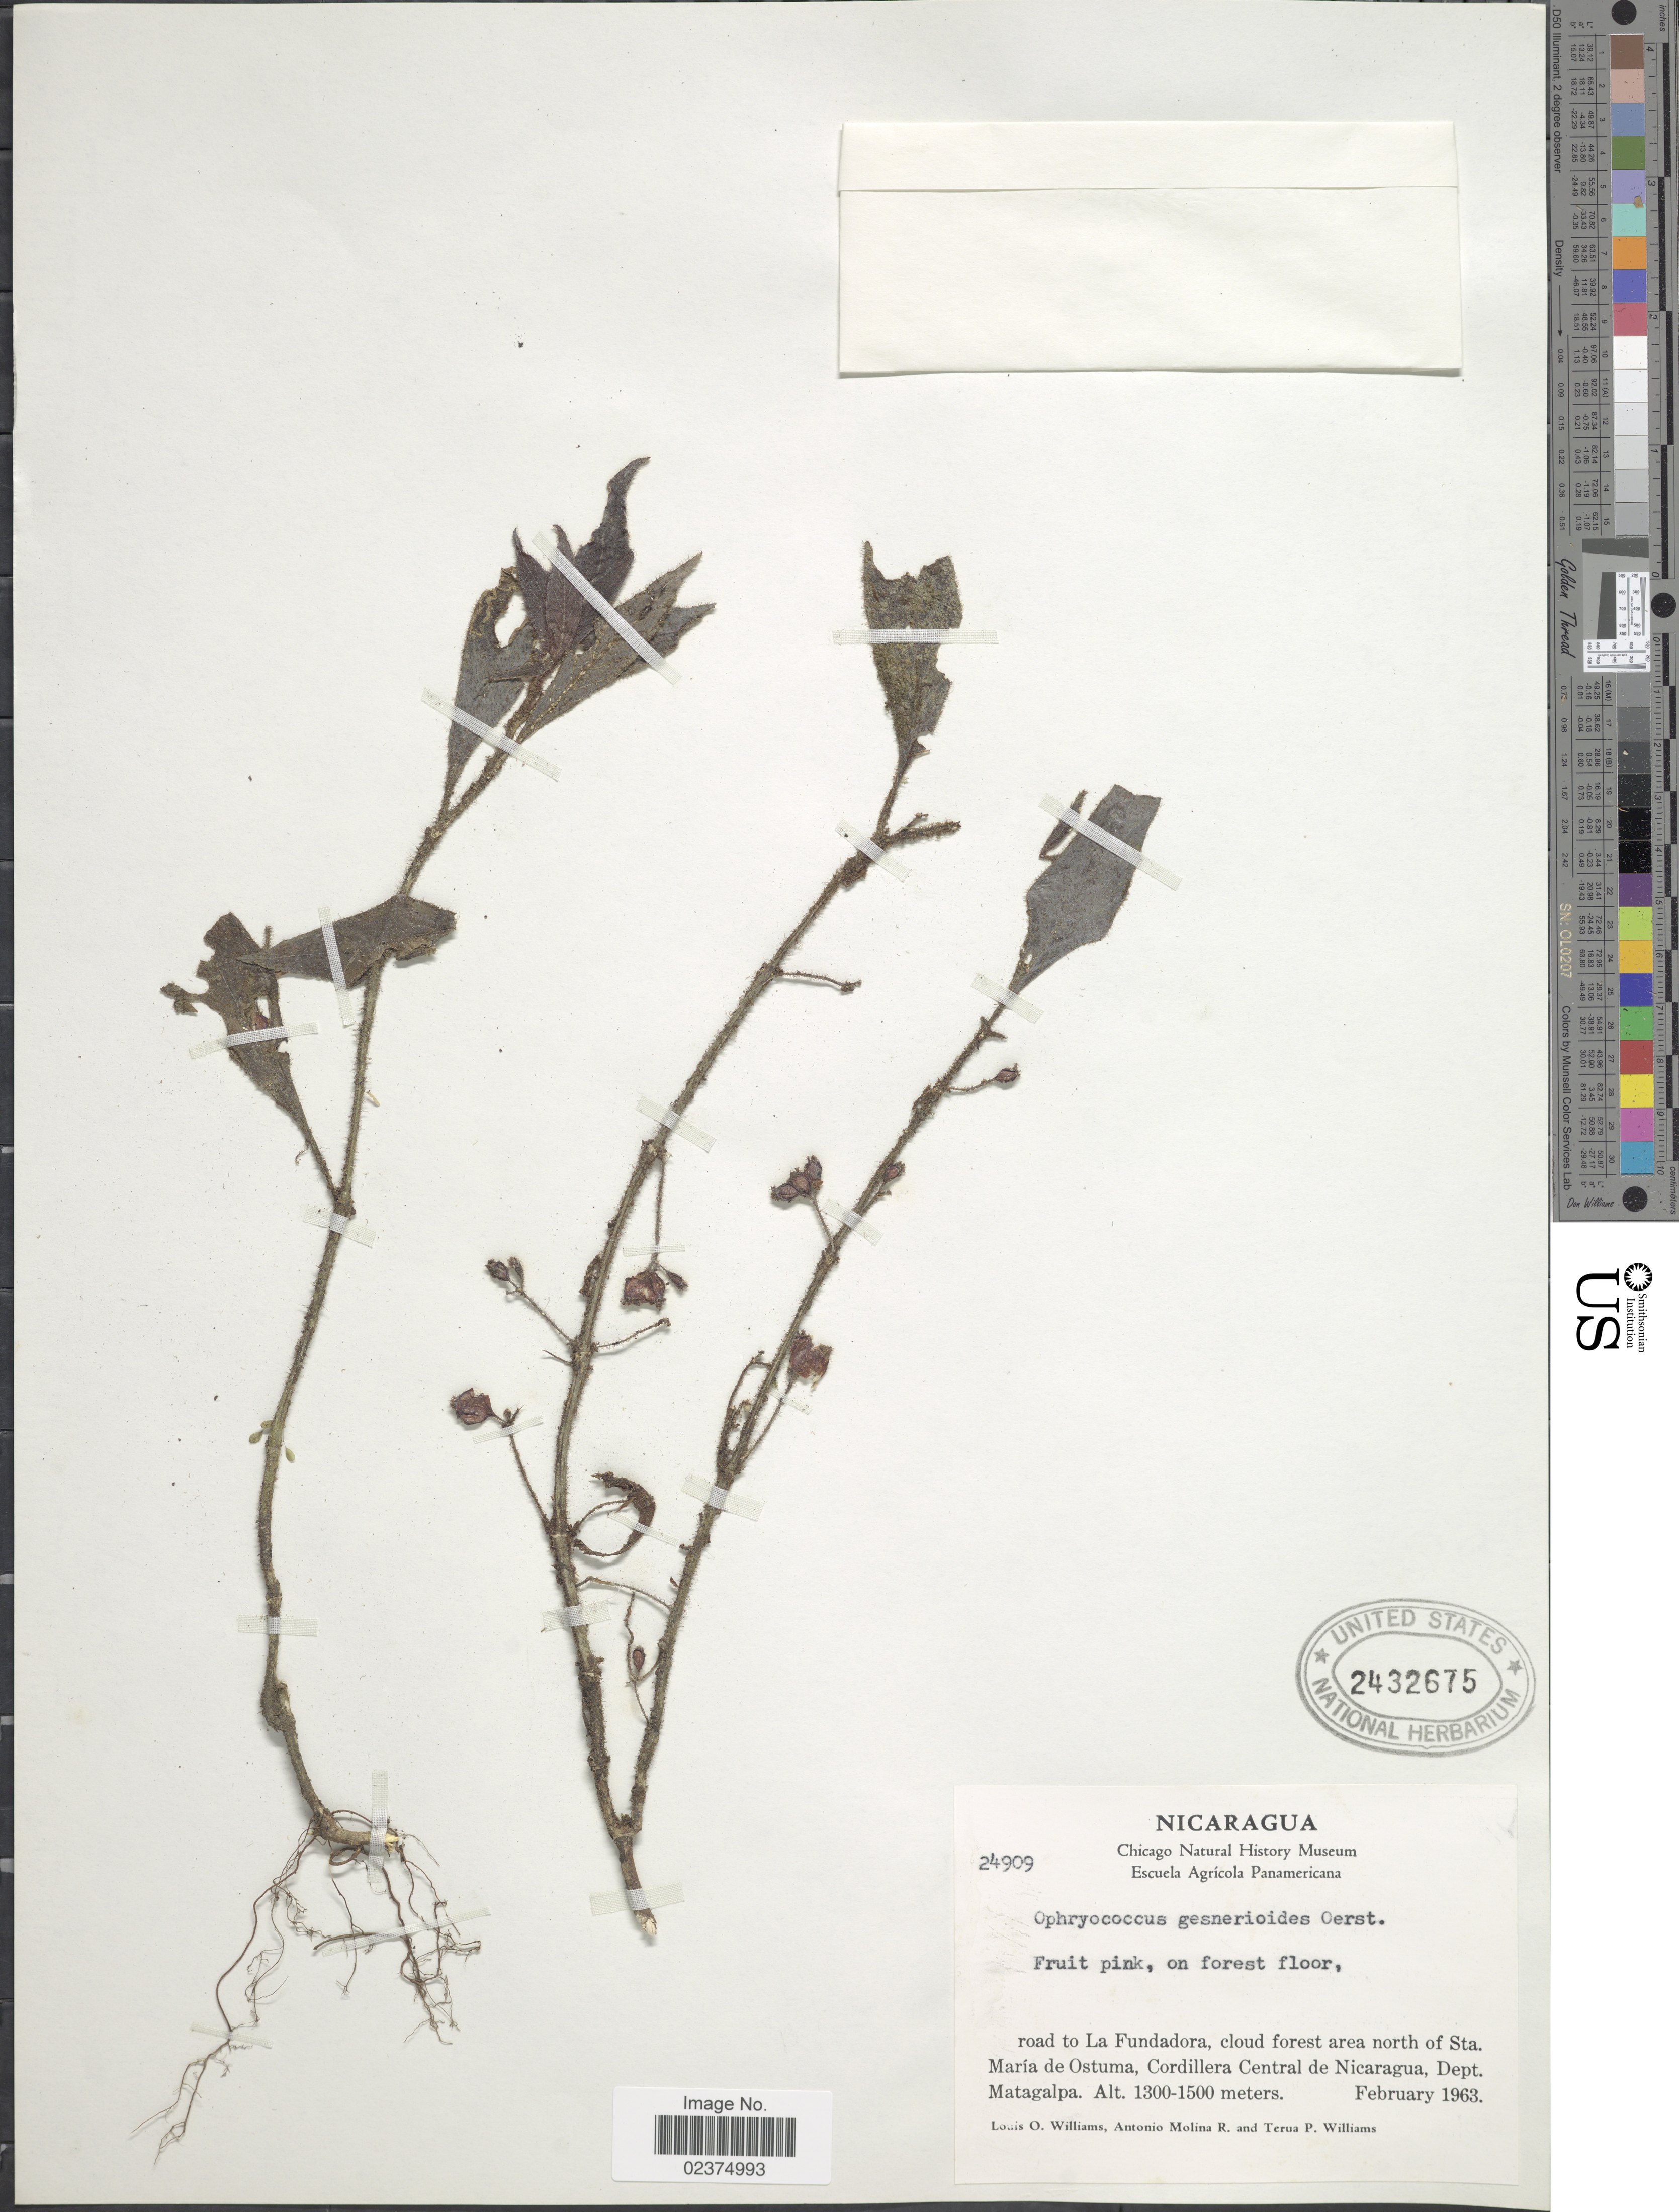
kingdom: Plantae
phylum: Tracheophyta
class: Magnoliopsida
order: Gentianales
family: Rubiaceae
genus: Ophryococcus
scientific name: Ophryococcus gesnerioides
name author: Oerst.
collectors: L. O. Williams, A. Molina R. & T. P. Williams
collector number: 24909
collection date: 1963-02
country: Nicaragua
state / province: Matagalpa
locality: Road to La Fundadora, cloud forest area north of Sta. Maria de Ostuma, Cordillera Central de Nicaragua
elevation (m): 1300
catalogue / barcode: US 2432675